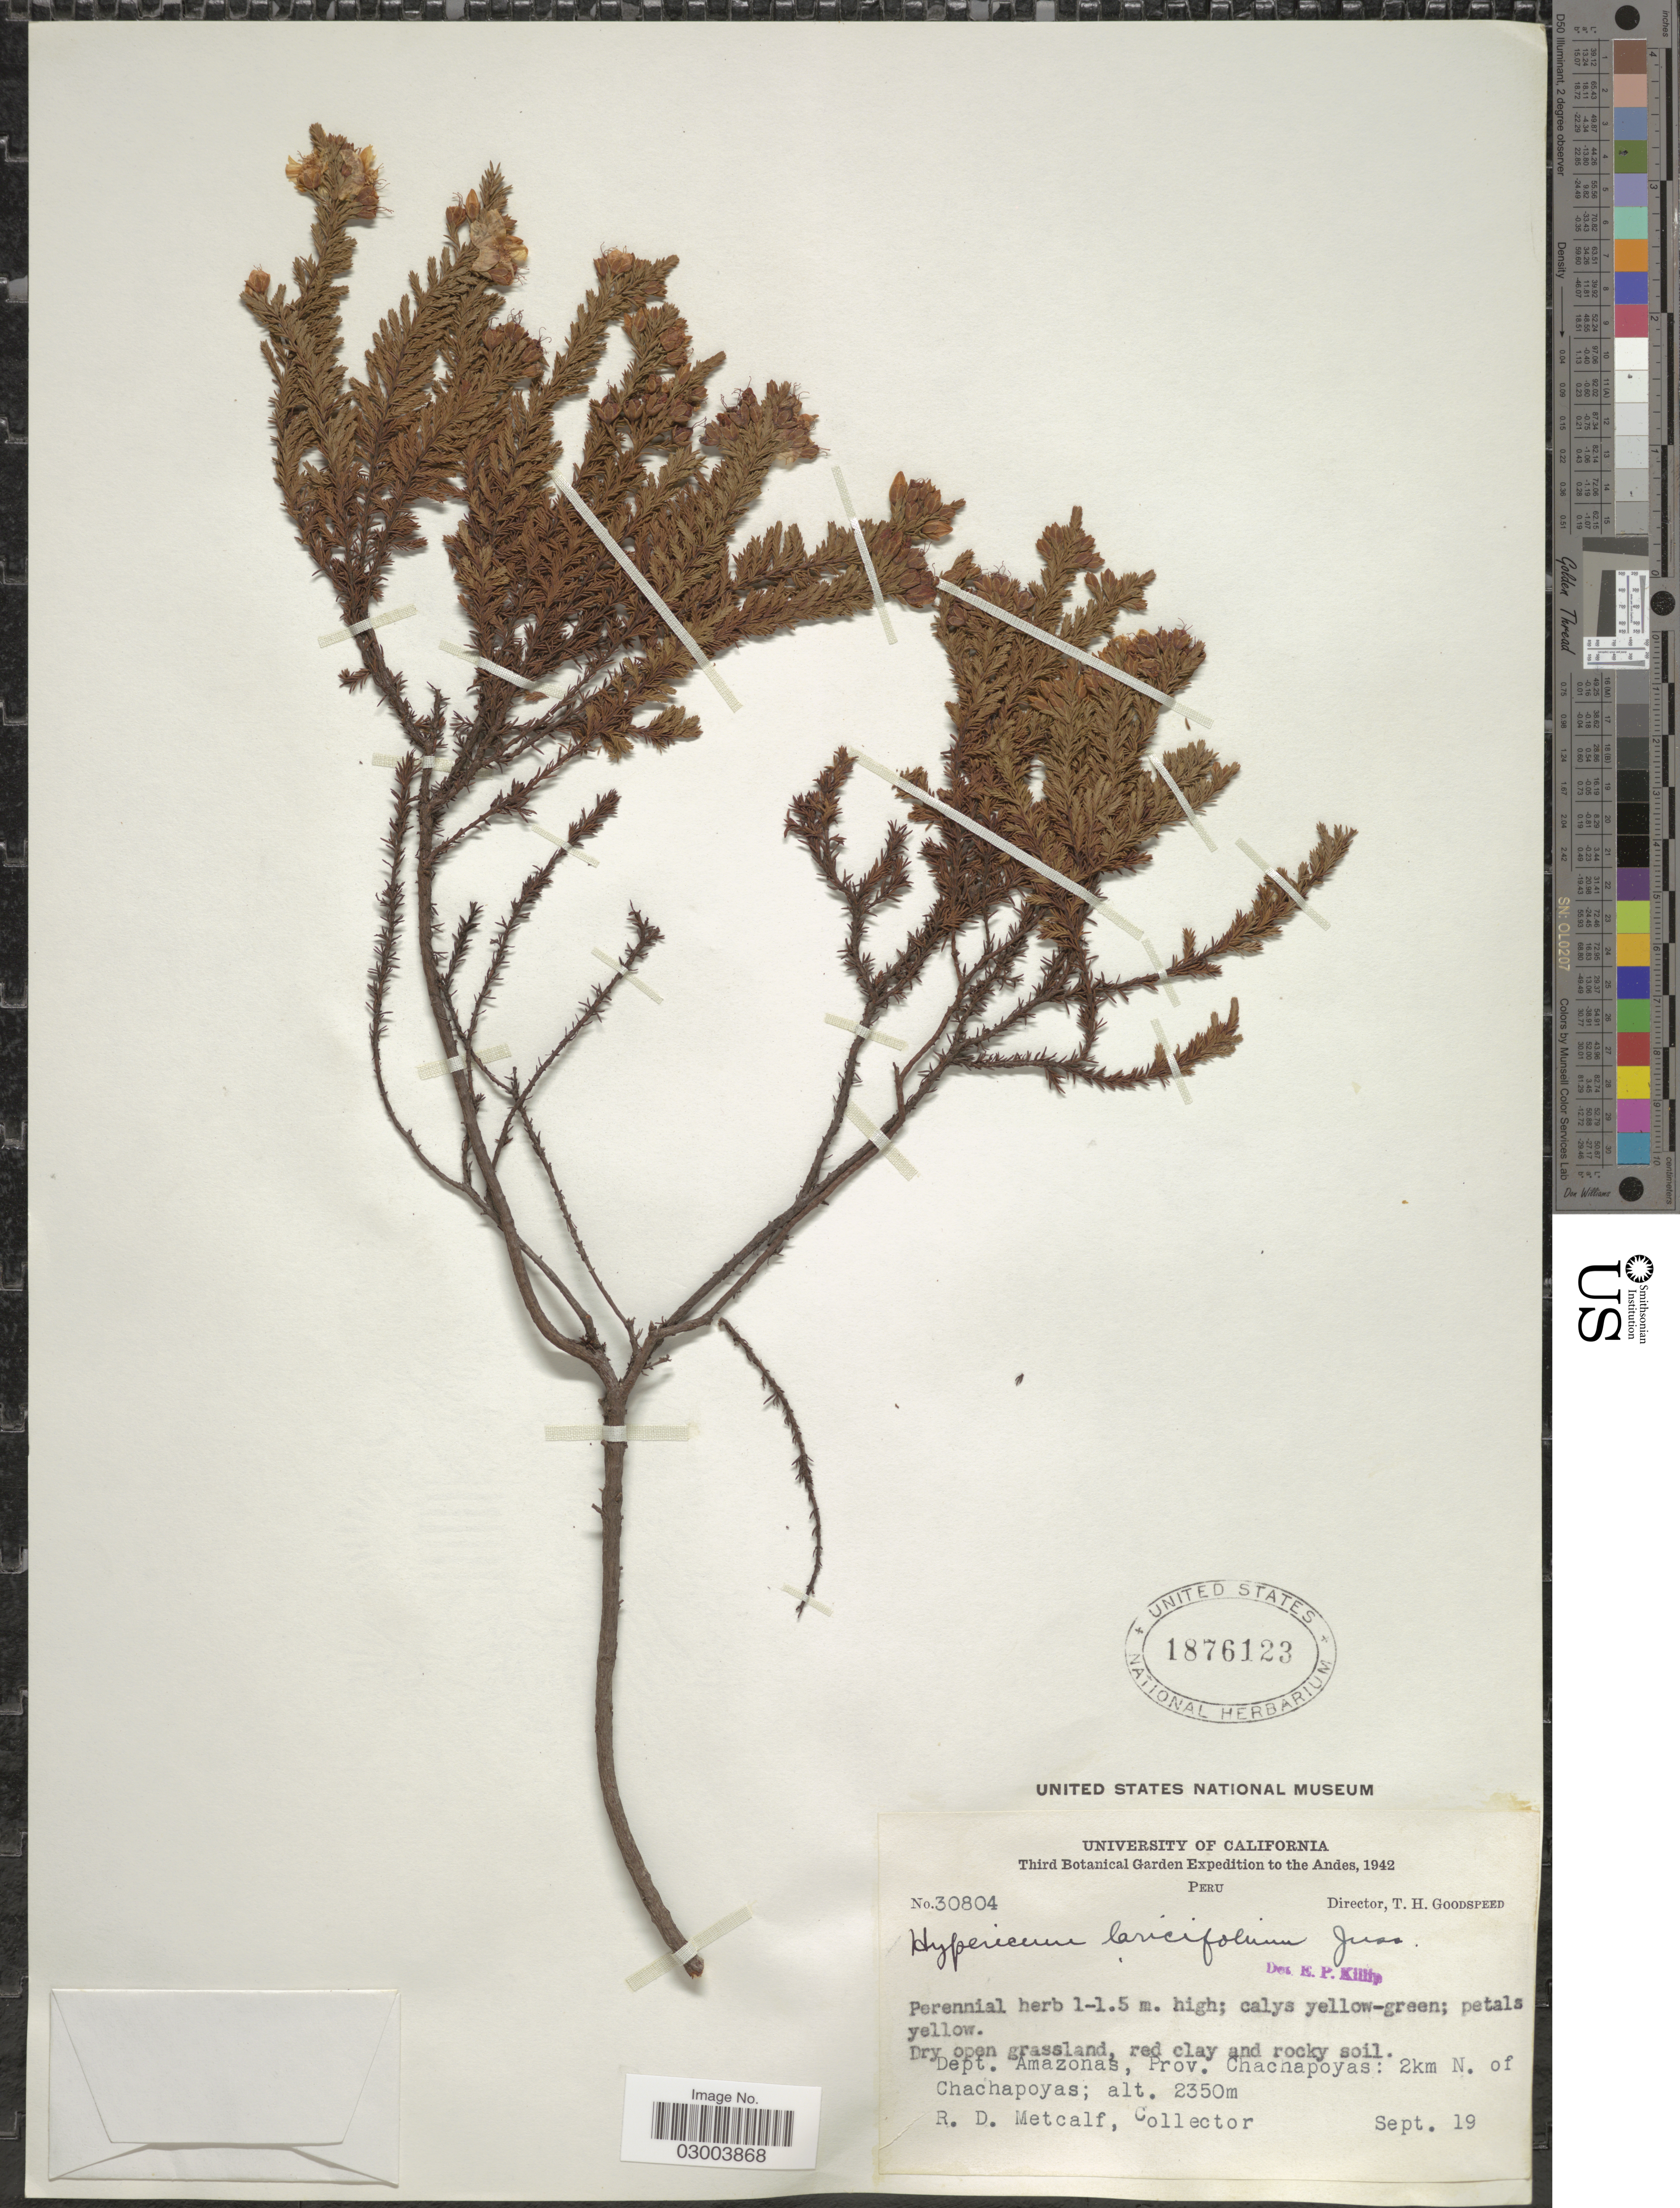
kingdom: Plantae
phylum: Tracheophyta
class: Magnoliopsida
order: Malpighiales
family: Hypericaceae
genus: Hypericum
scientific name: Hypericum laricifolium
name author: Juss.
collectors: R. D. Metcalf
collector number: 30804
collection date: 1942-09-19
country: Peru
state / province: Amazonas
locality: Andes, Dept. Amazonas, Prov. Chachapoyas, 2km N. of Chachapoyas.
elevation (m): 2350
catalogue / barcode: US 1876123